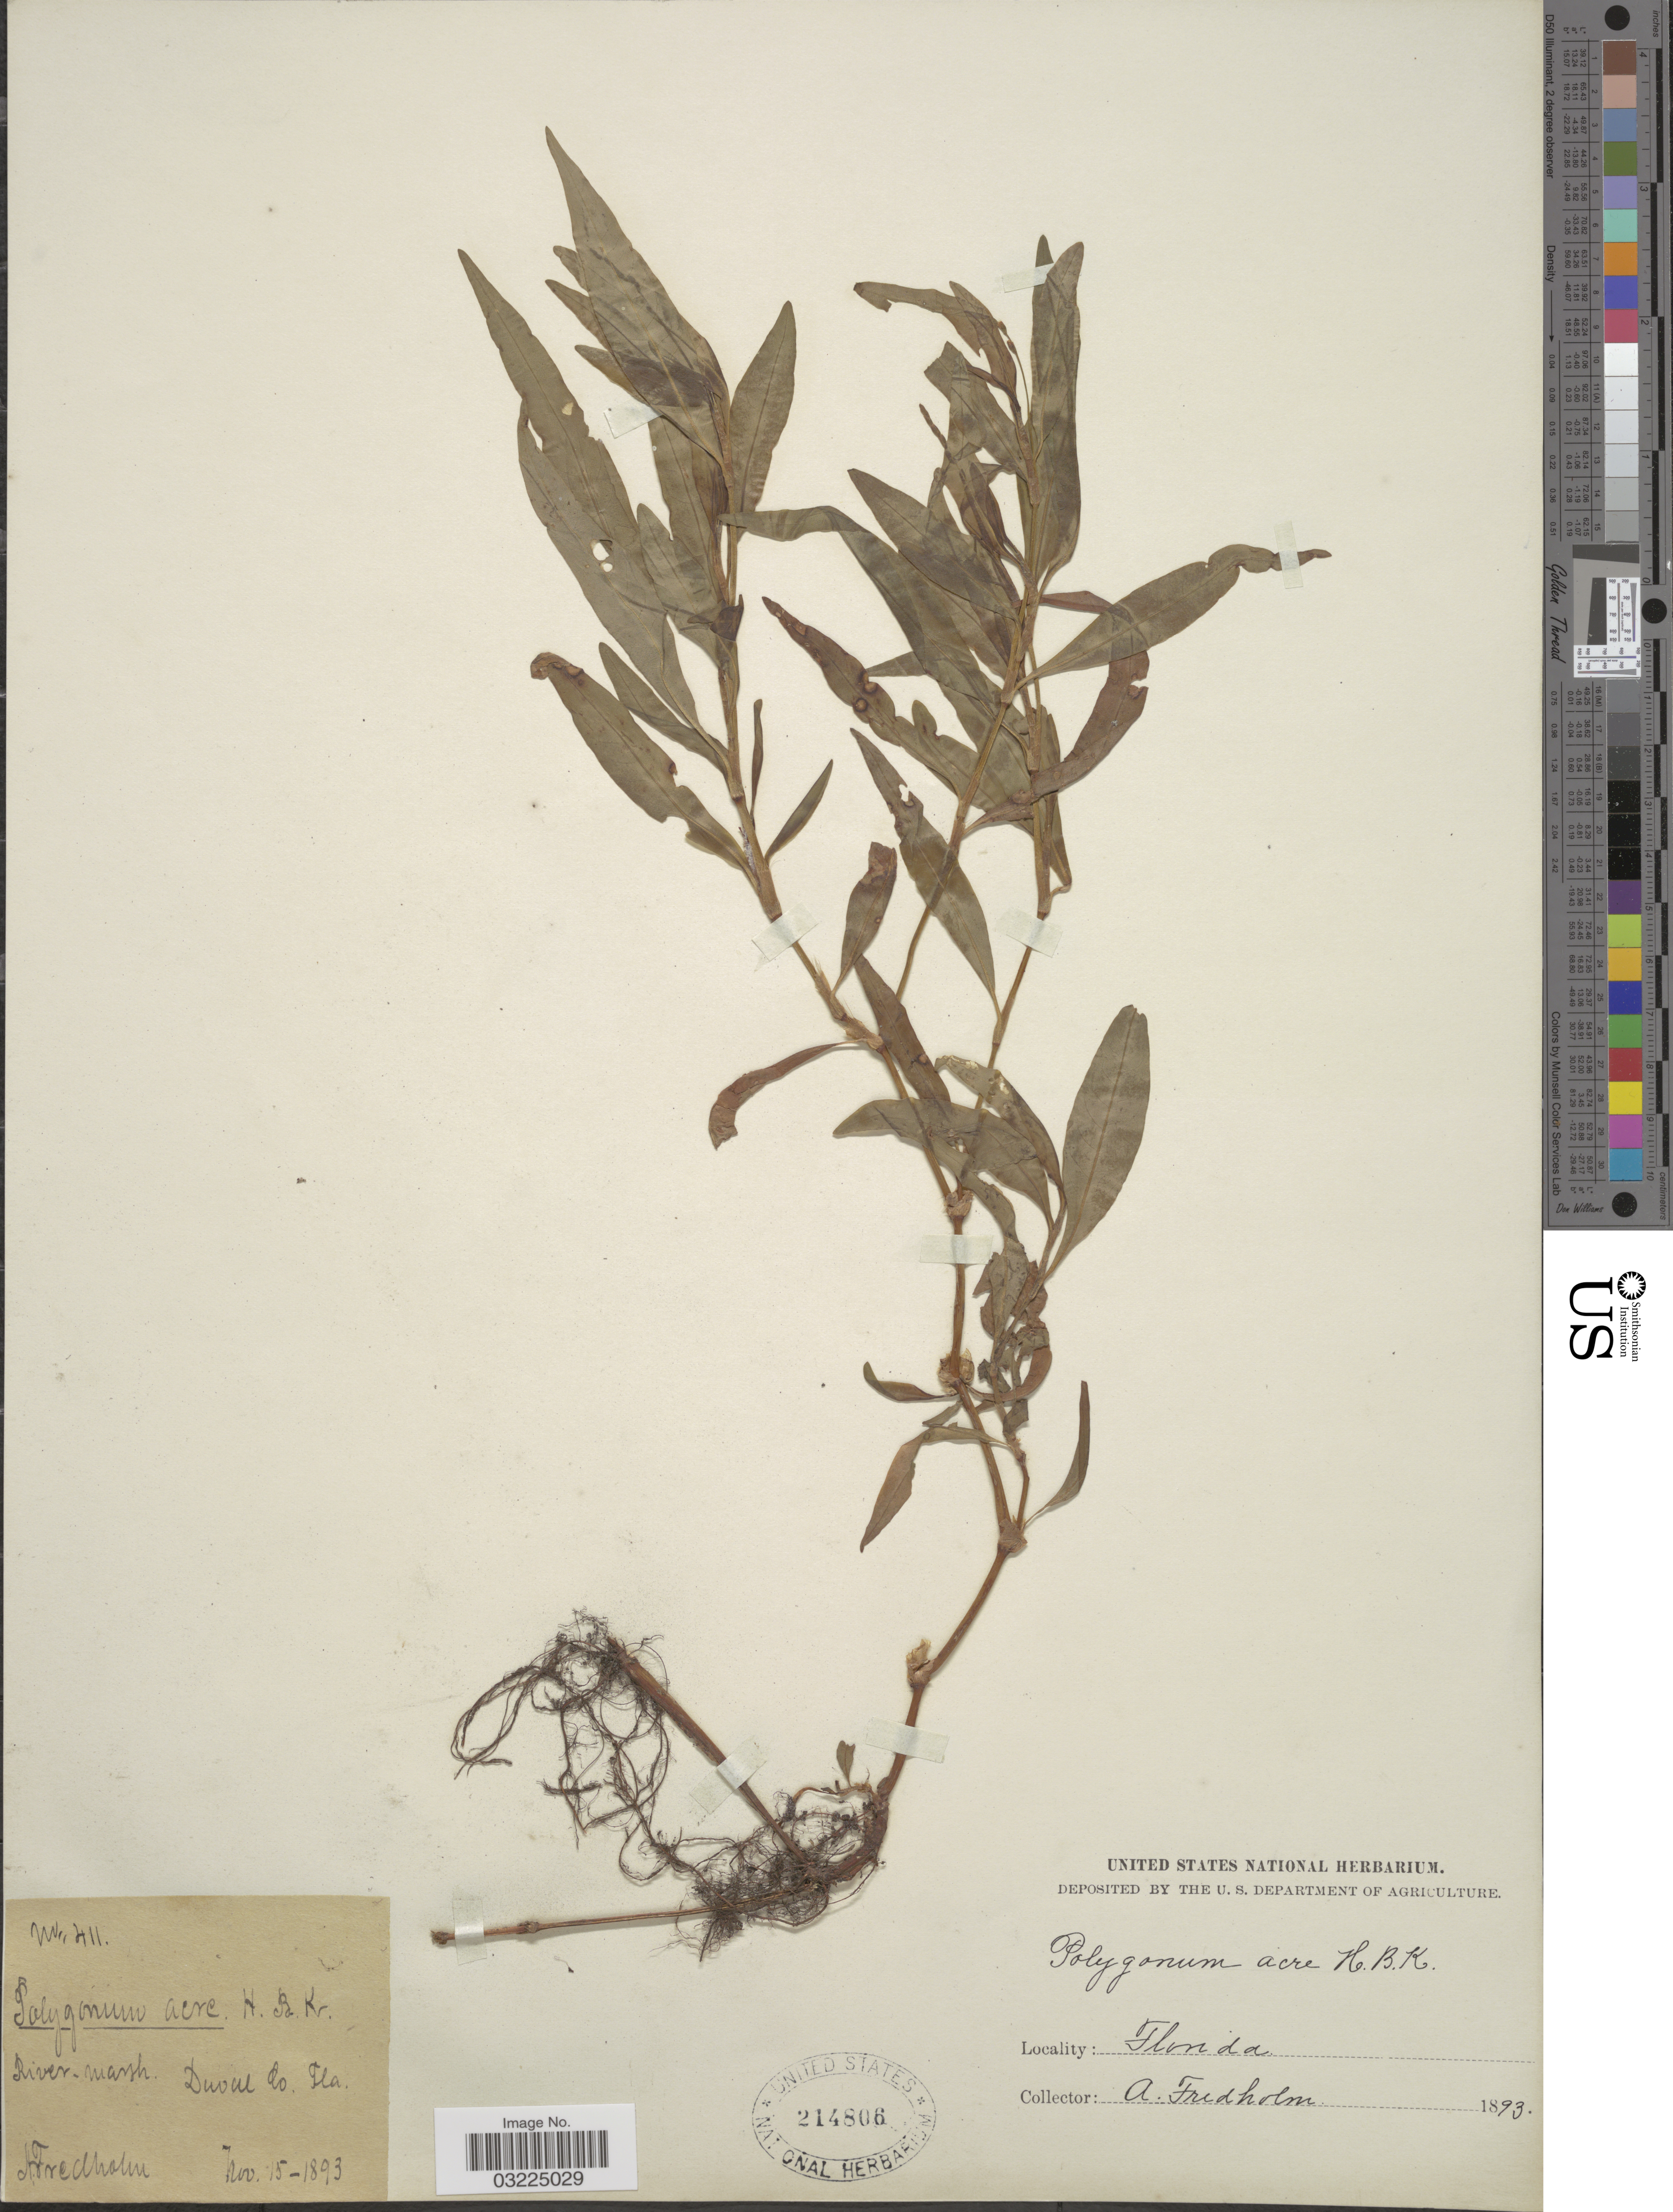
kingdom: Plantae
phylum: Tracheophyta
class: Magnoliopsida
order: Caryophyllales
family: Polygonaceae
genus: Persicaria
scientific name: Persicaria punctata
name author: (Elliott) Small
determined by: Atha, D. E.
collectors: A. Fredholm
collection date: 1893-11-15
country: United States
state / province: Florida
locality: Duval Co.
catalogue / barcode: US 214806